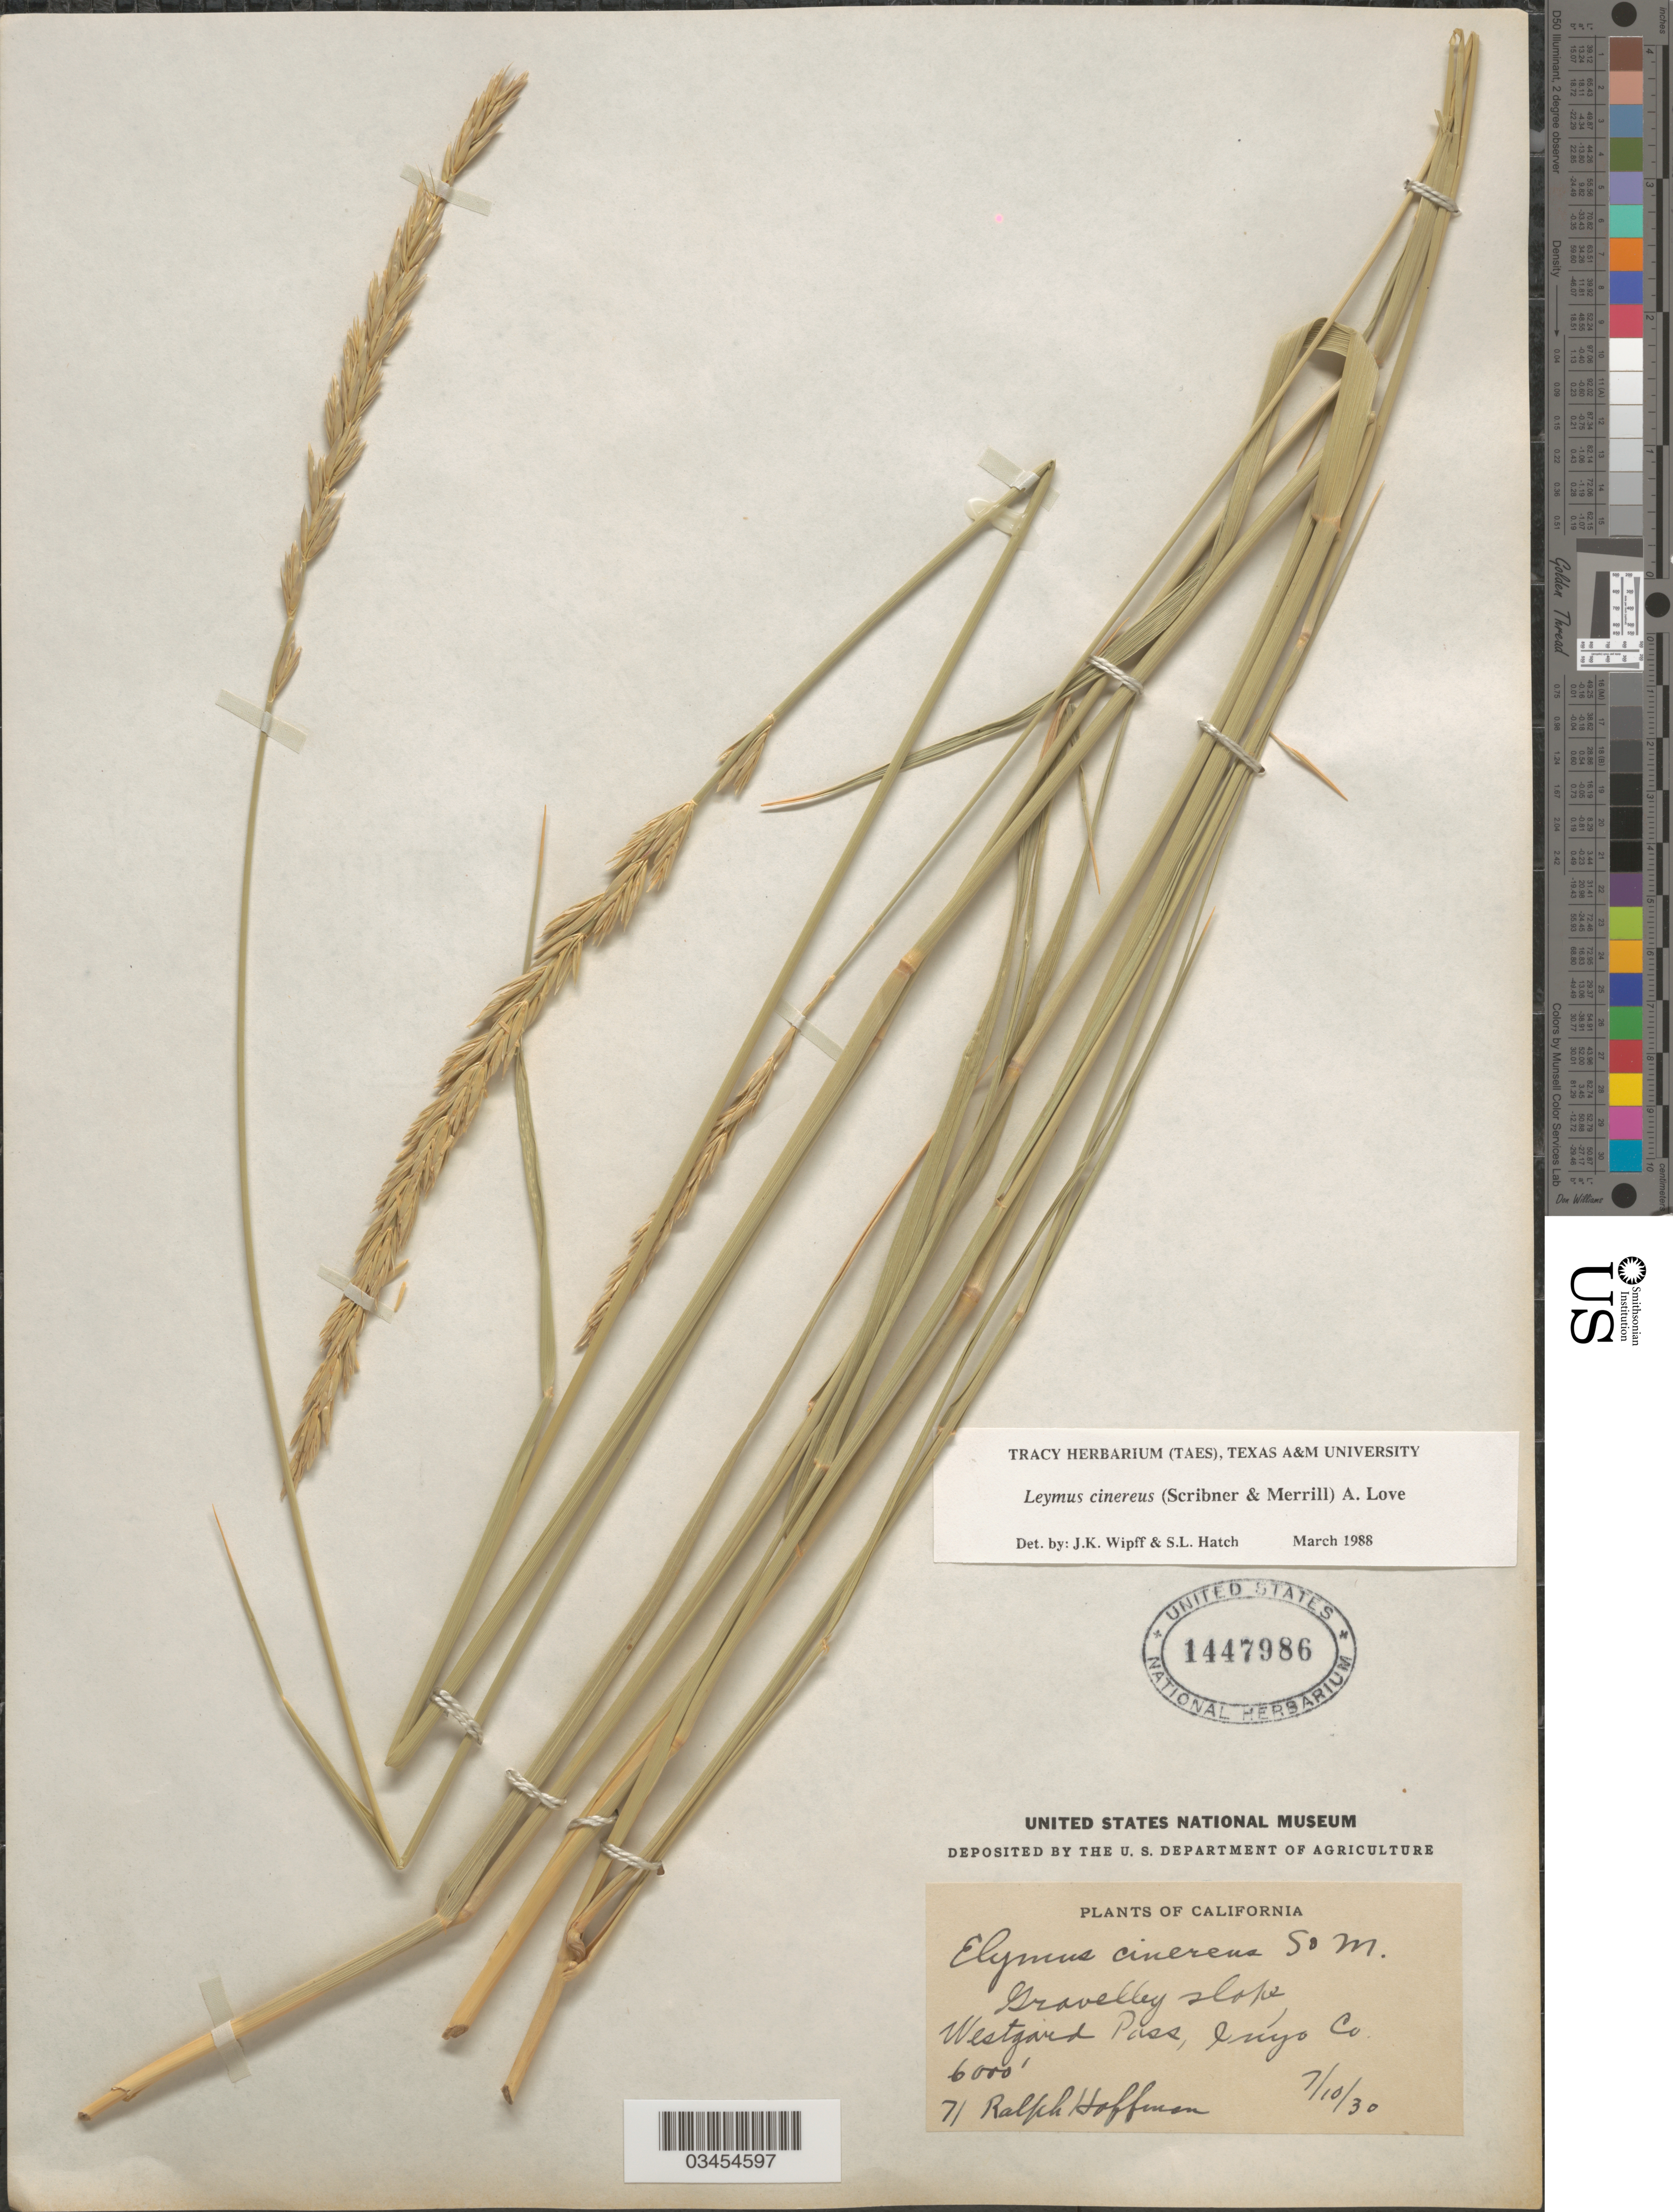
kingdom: Plantae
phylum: Tracheophyta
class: Liliopsida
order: Poales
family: Poaceae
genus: Leymus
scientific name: Leymus cinereus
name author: (Scribn. & Merr.) Á. Löve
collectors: R. Hoffman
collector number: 71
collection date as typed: Transcribed d/m/y: 10/7/30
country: United States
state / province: California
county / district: Inyo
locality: Gravelly slope. Westgard Pass, Inyo Co.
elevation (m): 1829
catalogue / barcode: US 1447986